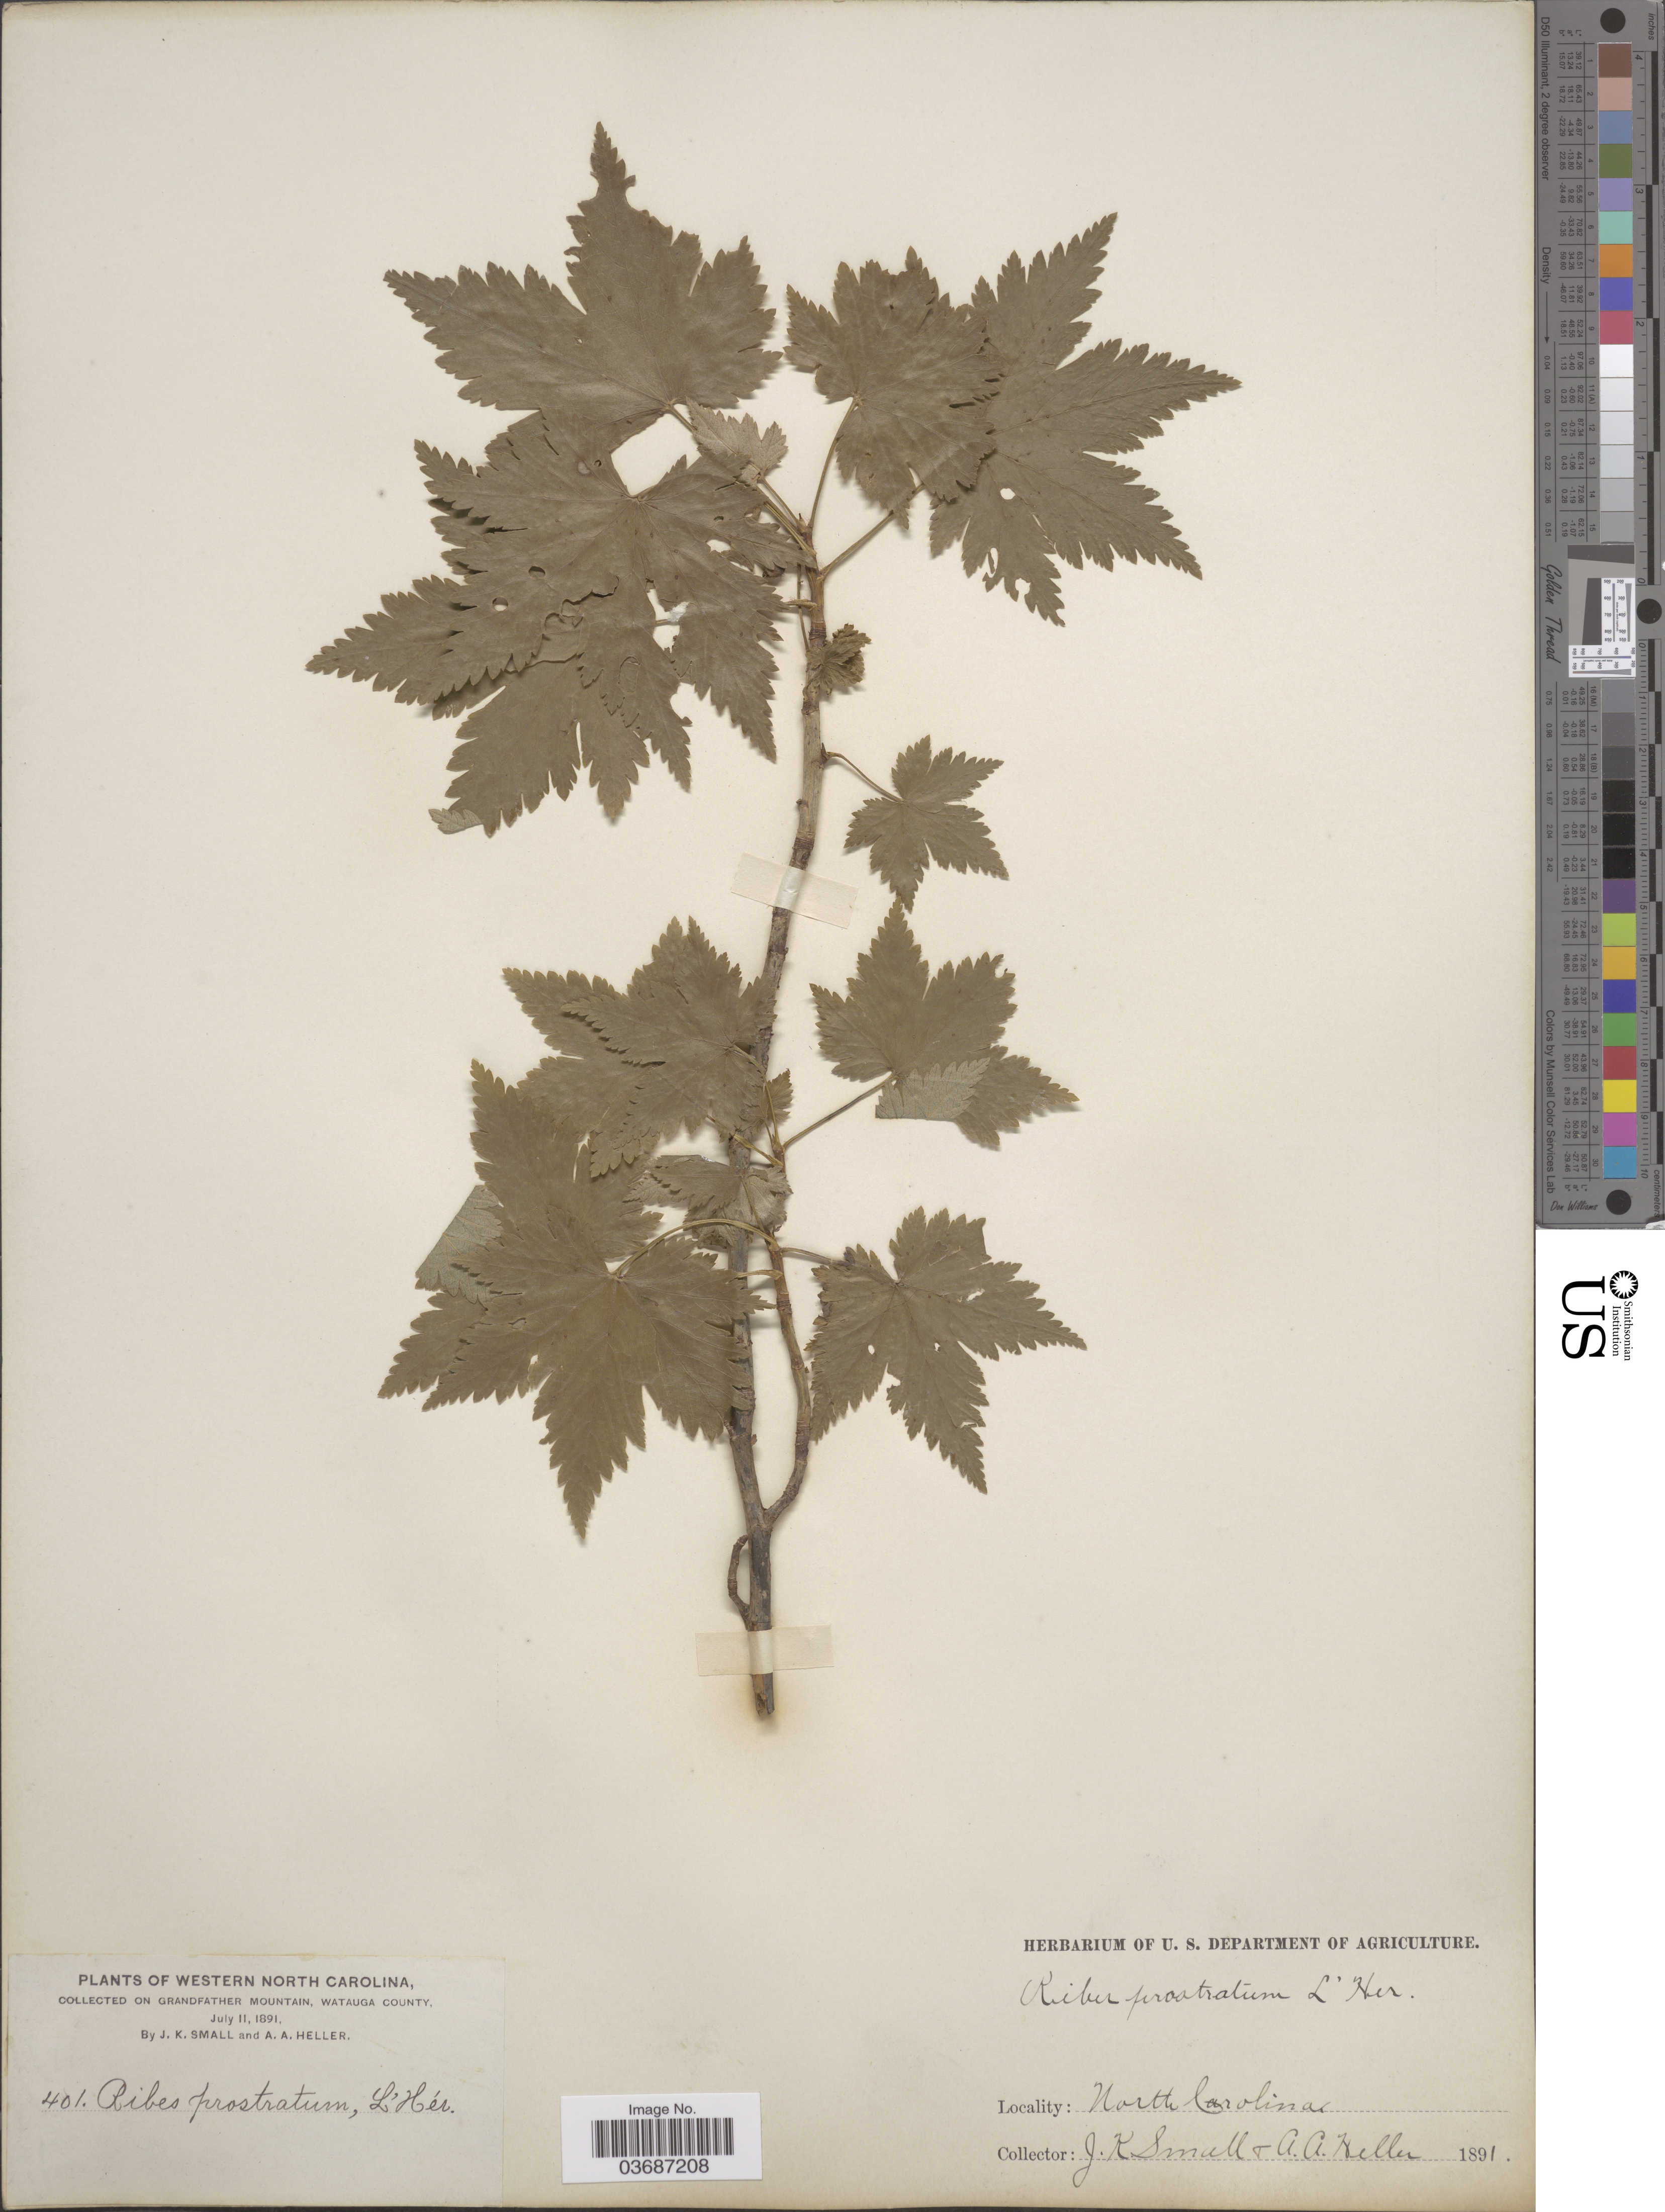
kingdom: Plantae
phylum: Tracheophyta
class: Magnoliopsida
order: Saxifragales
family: Grossulariaceae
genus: Ribes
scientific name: Ribes glandulosum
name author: Ruiz & Pav.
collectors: J. K. Small & A. A. Heller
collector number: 401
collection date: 1891-07-11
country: United States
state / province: North Carolina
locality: Western North Carolina. On Grandfather Mountain, Watauga County.